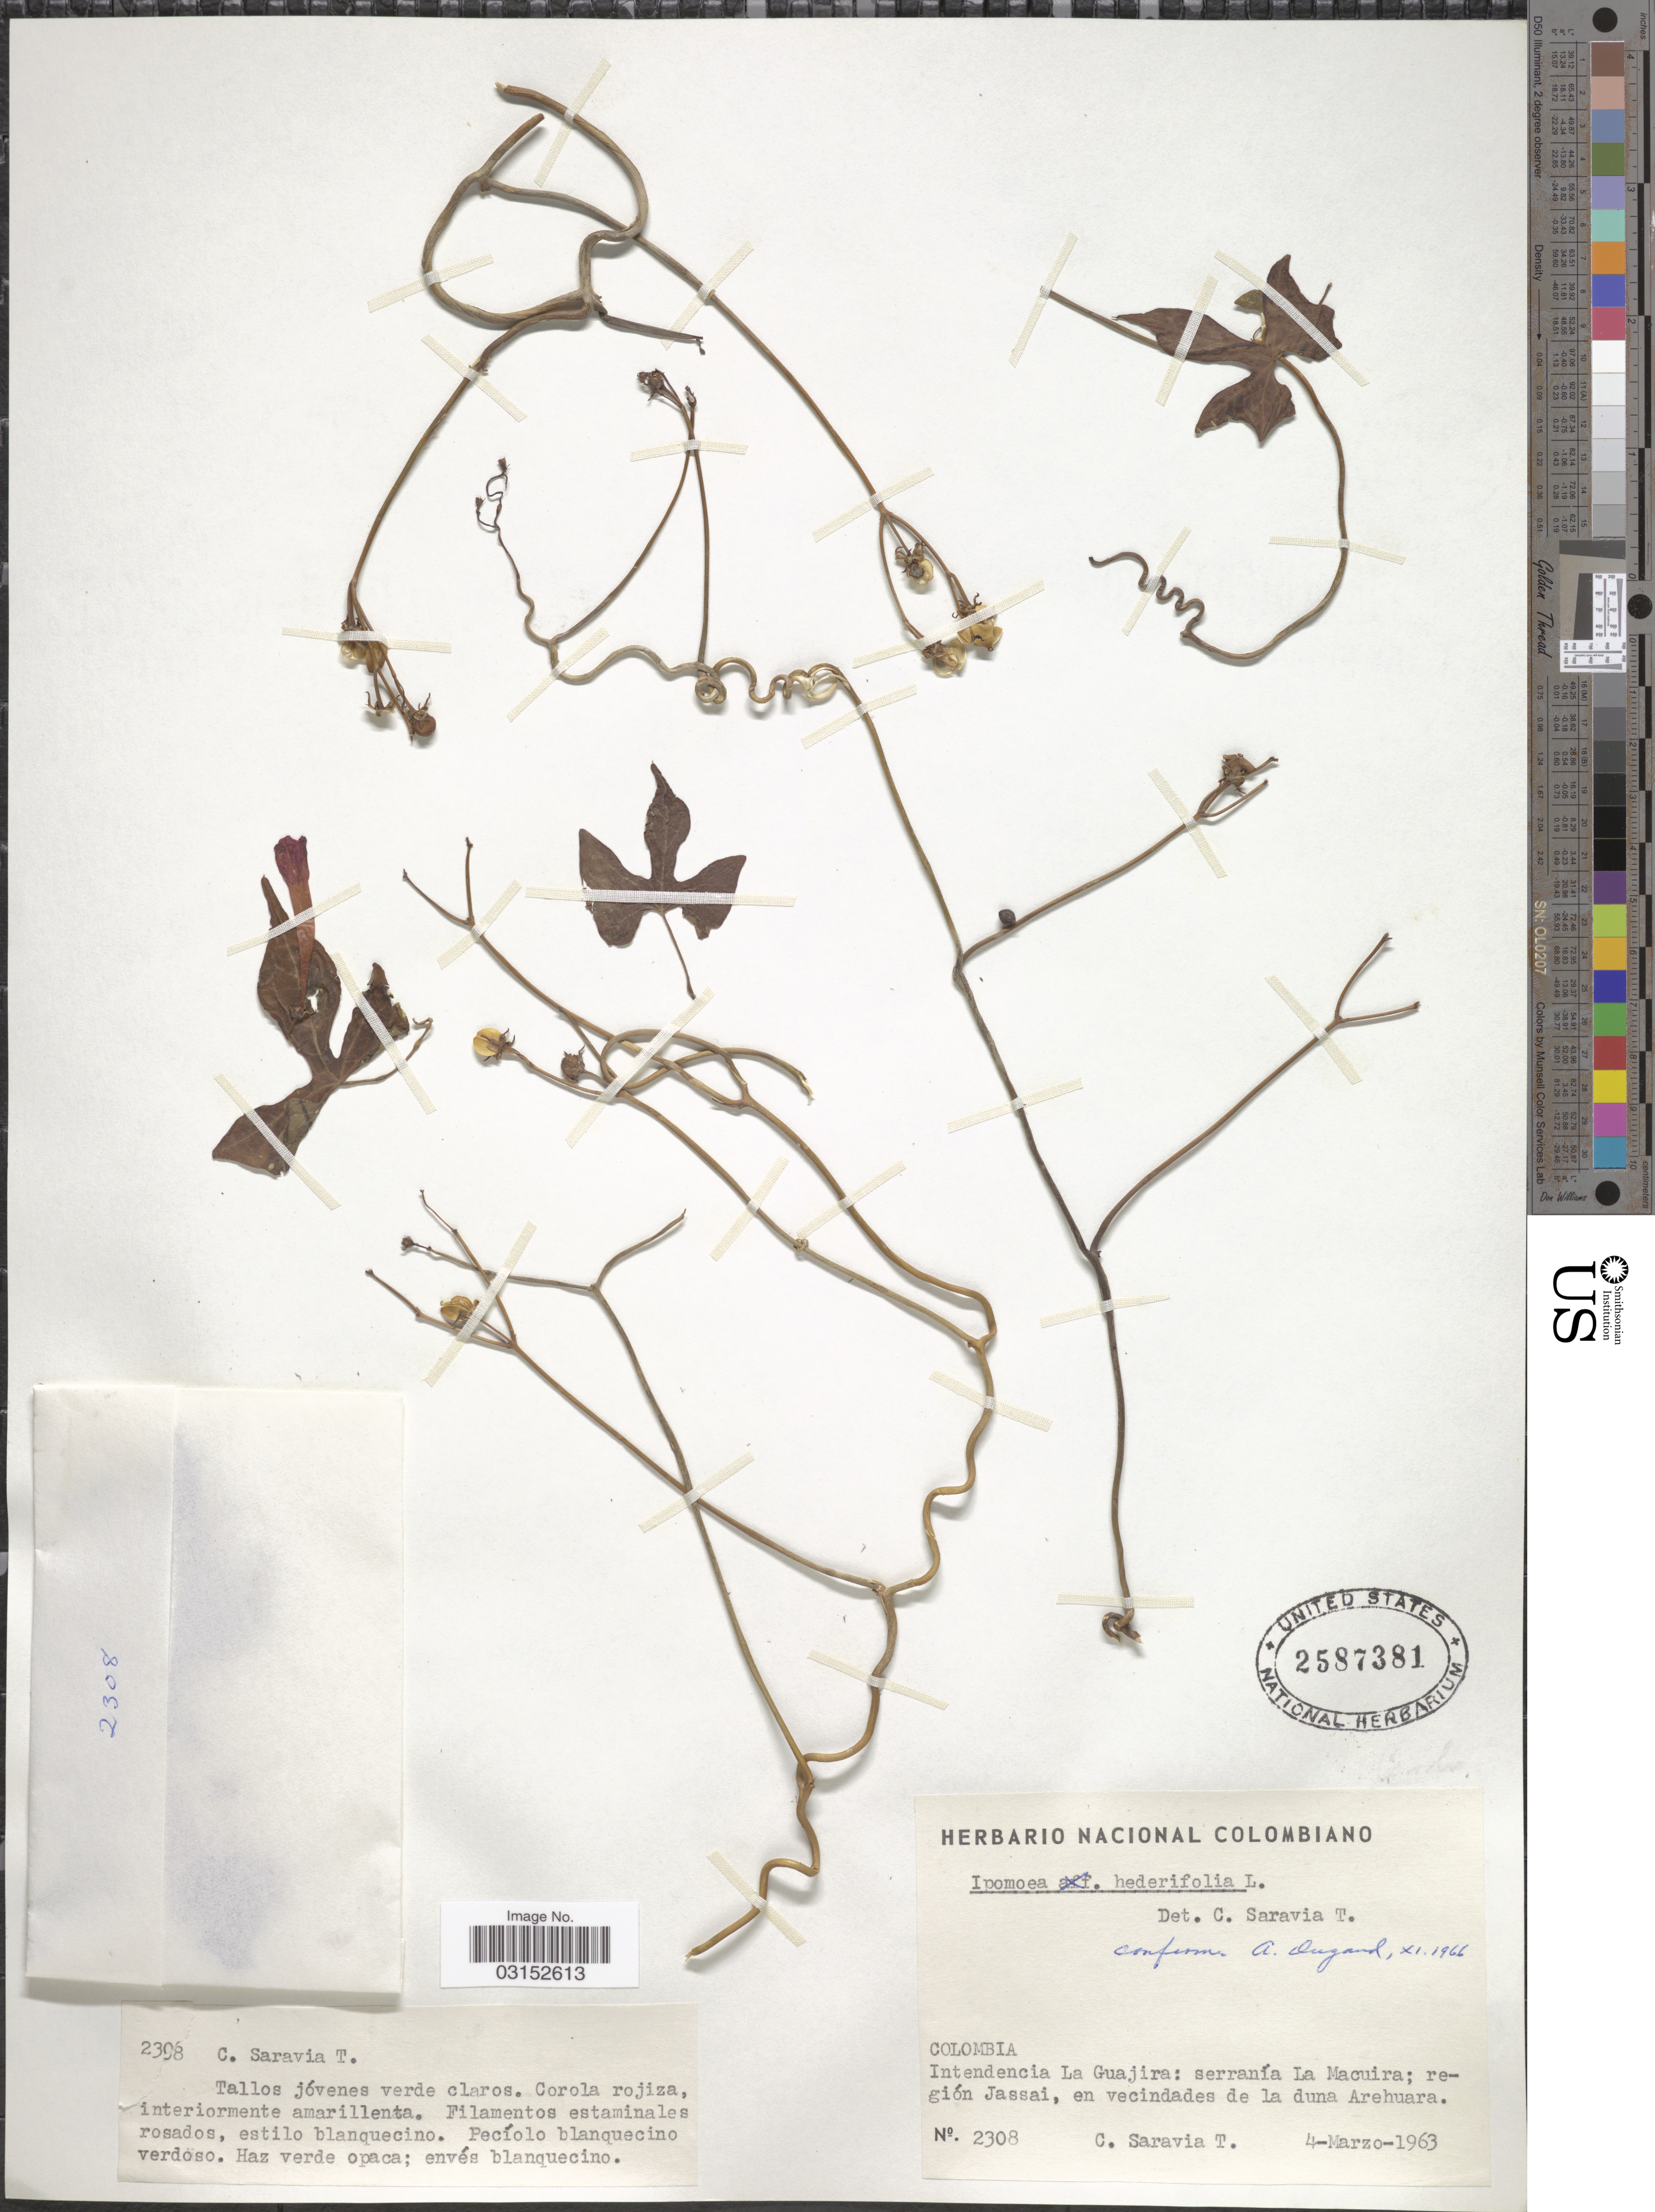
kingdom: Plantae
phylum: Tracheophyta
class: Magnoliopsida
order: Solanales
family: Convolvulaceae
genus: Ipomoea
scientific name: Ipomoea hederifolia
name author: L.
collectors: C. Saravia T.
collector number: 2308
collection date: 1963-03-04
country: Colombia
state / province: La Guajira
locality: Intendencia La Guajira: serranía La Macuira: región Jassai, en vecindades de la duna Arehuara.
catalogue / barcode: US 2587381